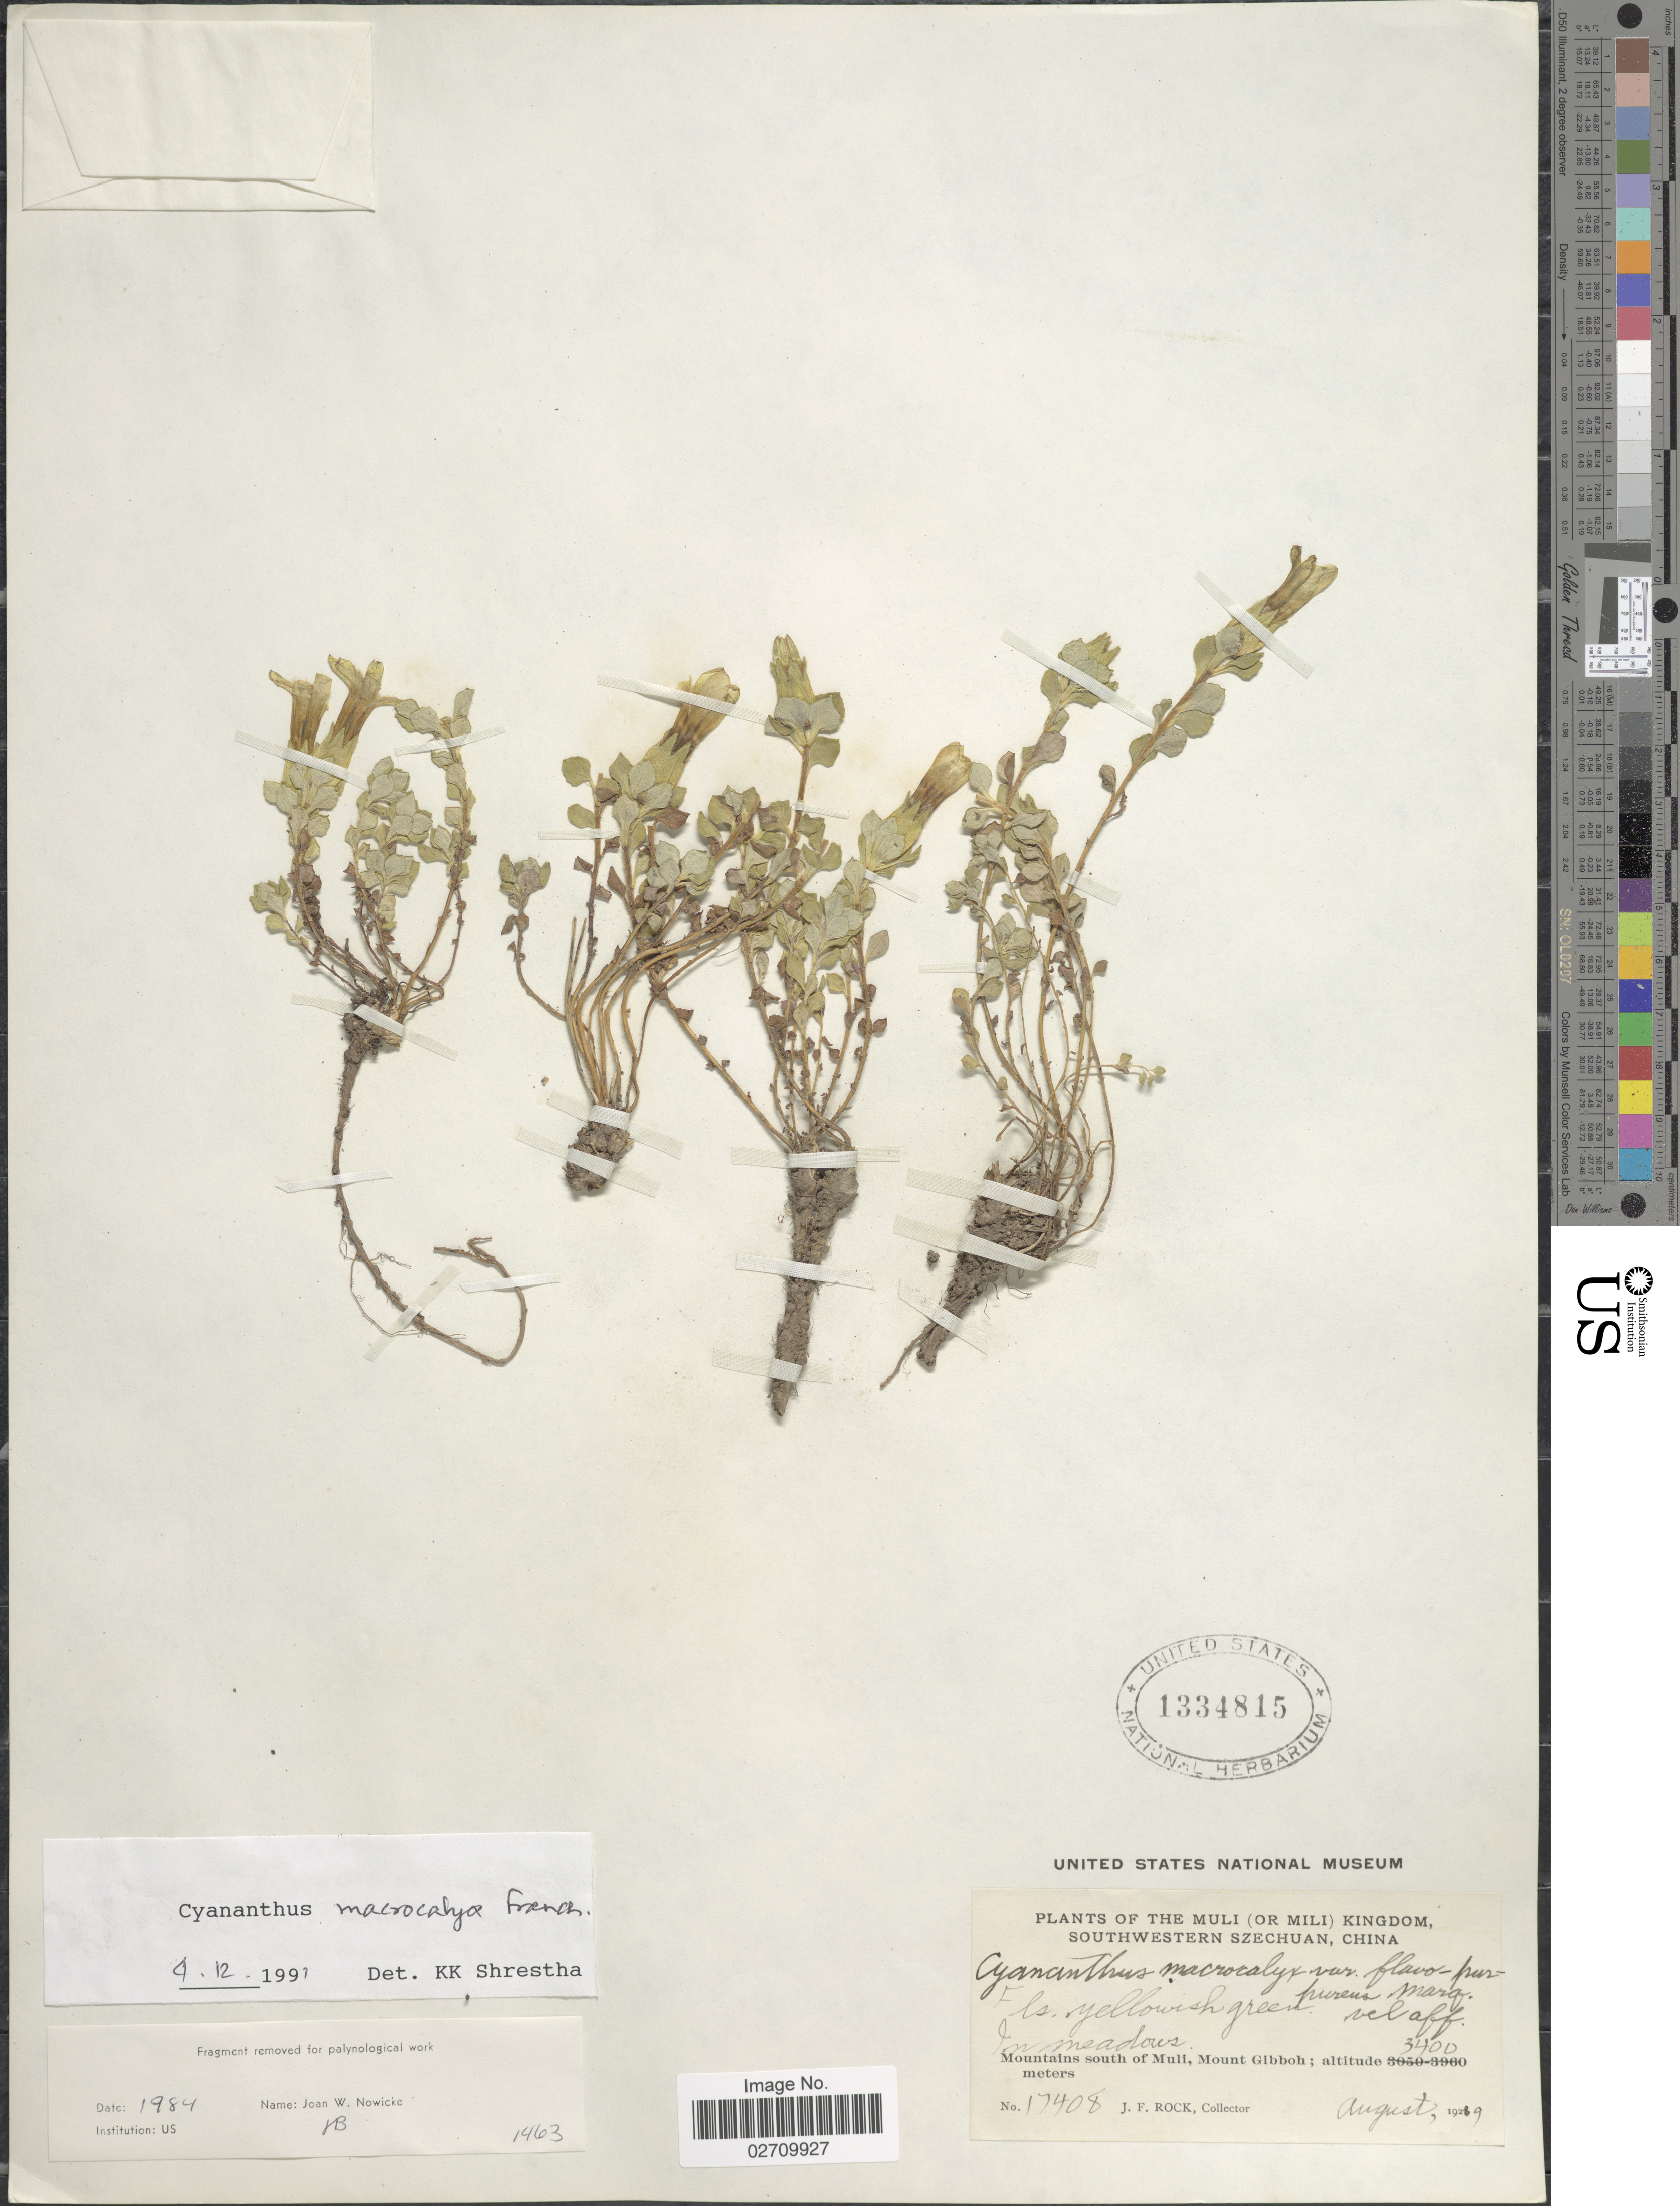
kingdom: Plantae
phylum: Tracheophyta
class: Magnoliopsida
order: Asterales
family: Campanulaceae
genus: Cyananthus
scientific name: Cyananthus macrocalyx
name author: Franch.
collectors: J. F. Rock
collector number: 17408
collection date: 1819-08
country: China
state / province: Sichuan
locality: The Muli (or Mili) Kingdom Southwestern Szechuan, Mountains south of Muli, Mount Gibboh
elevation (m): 3400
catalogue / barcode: US 1334815